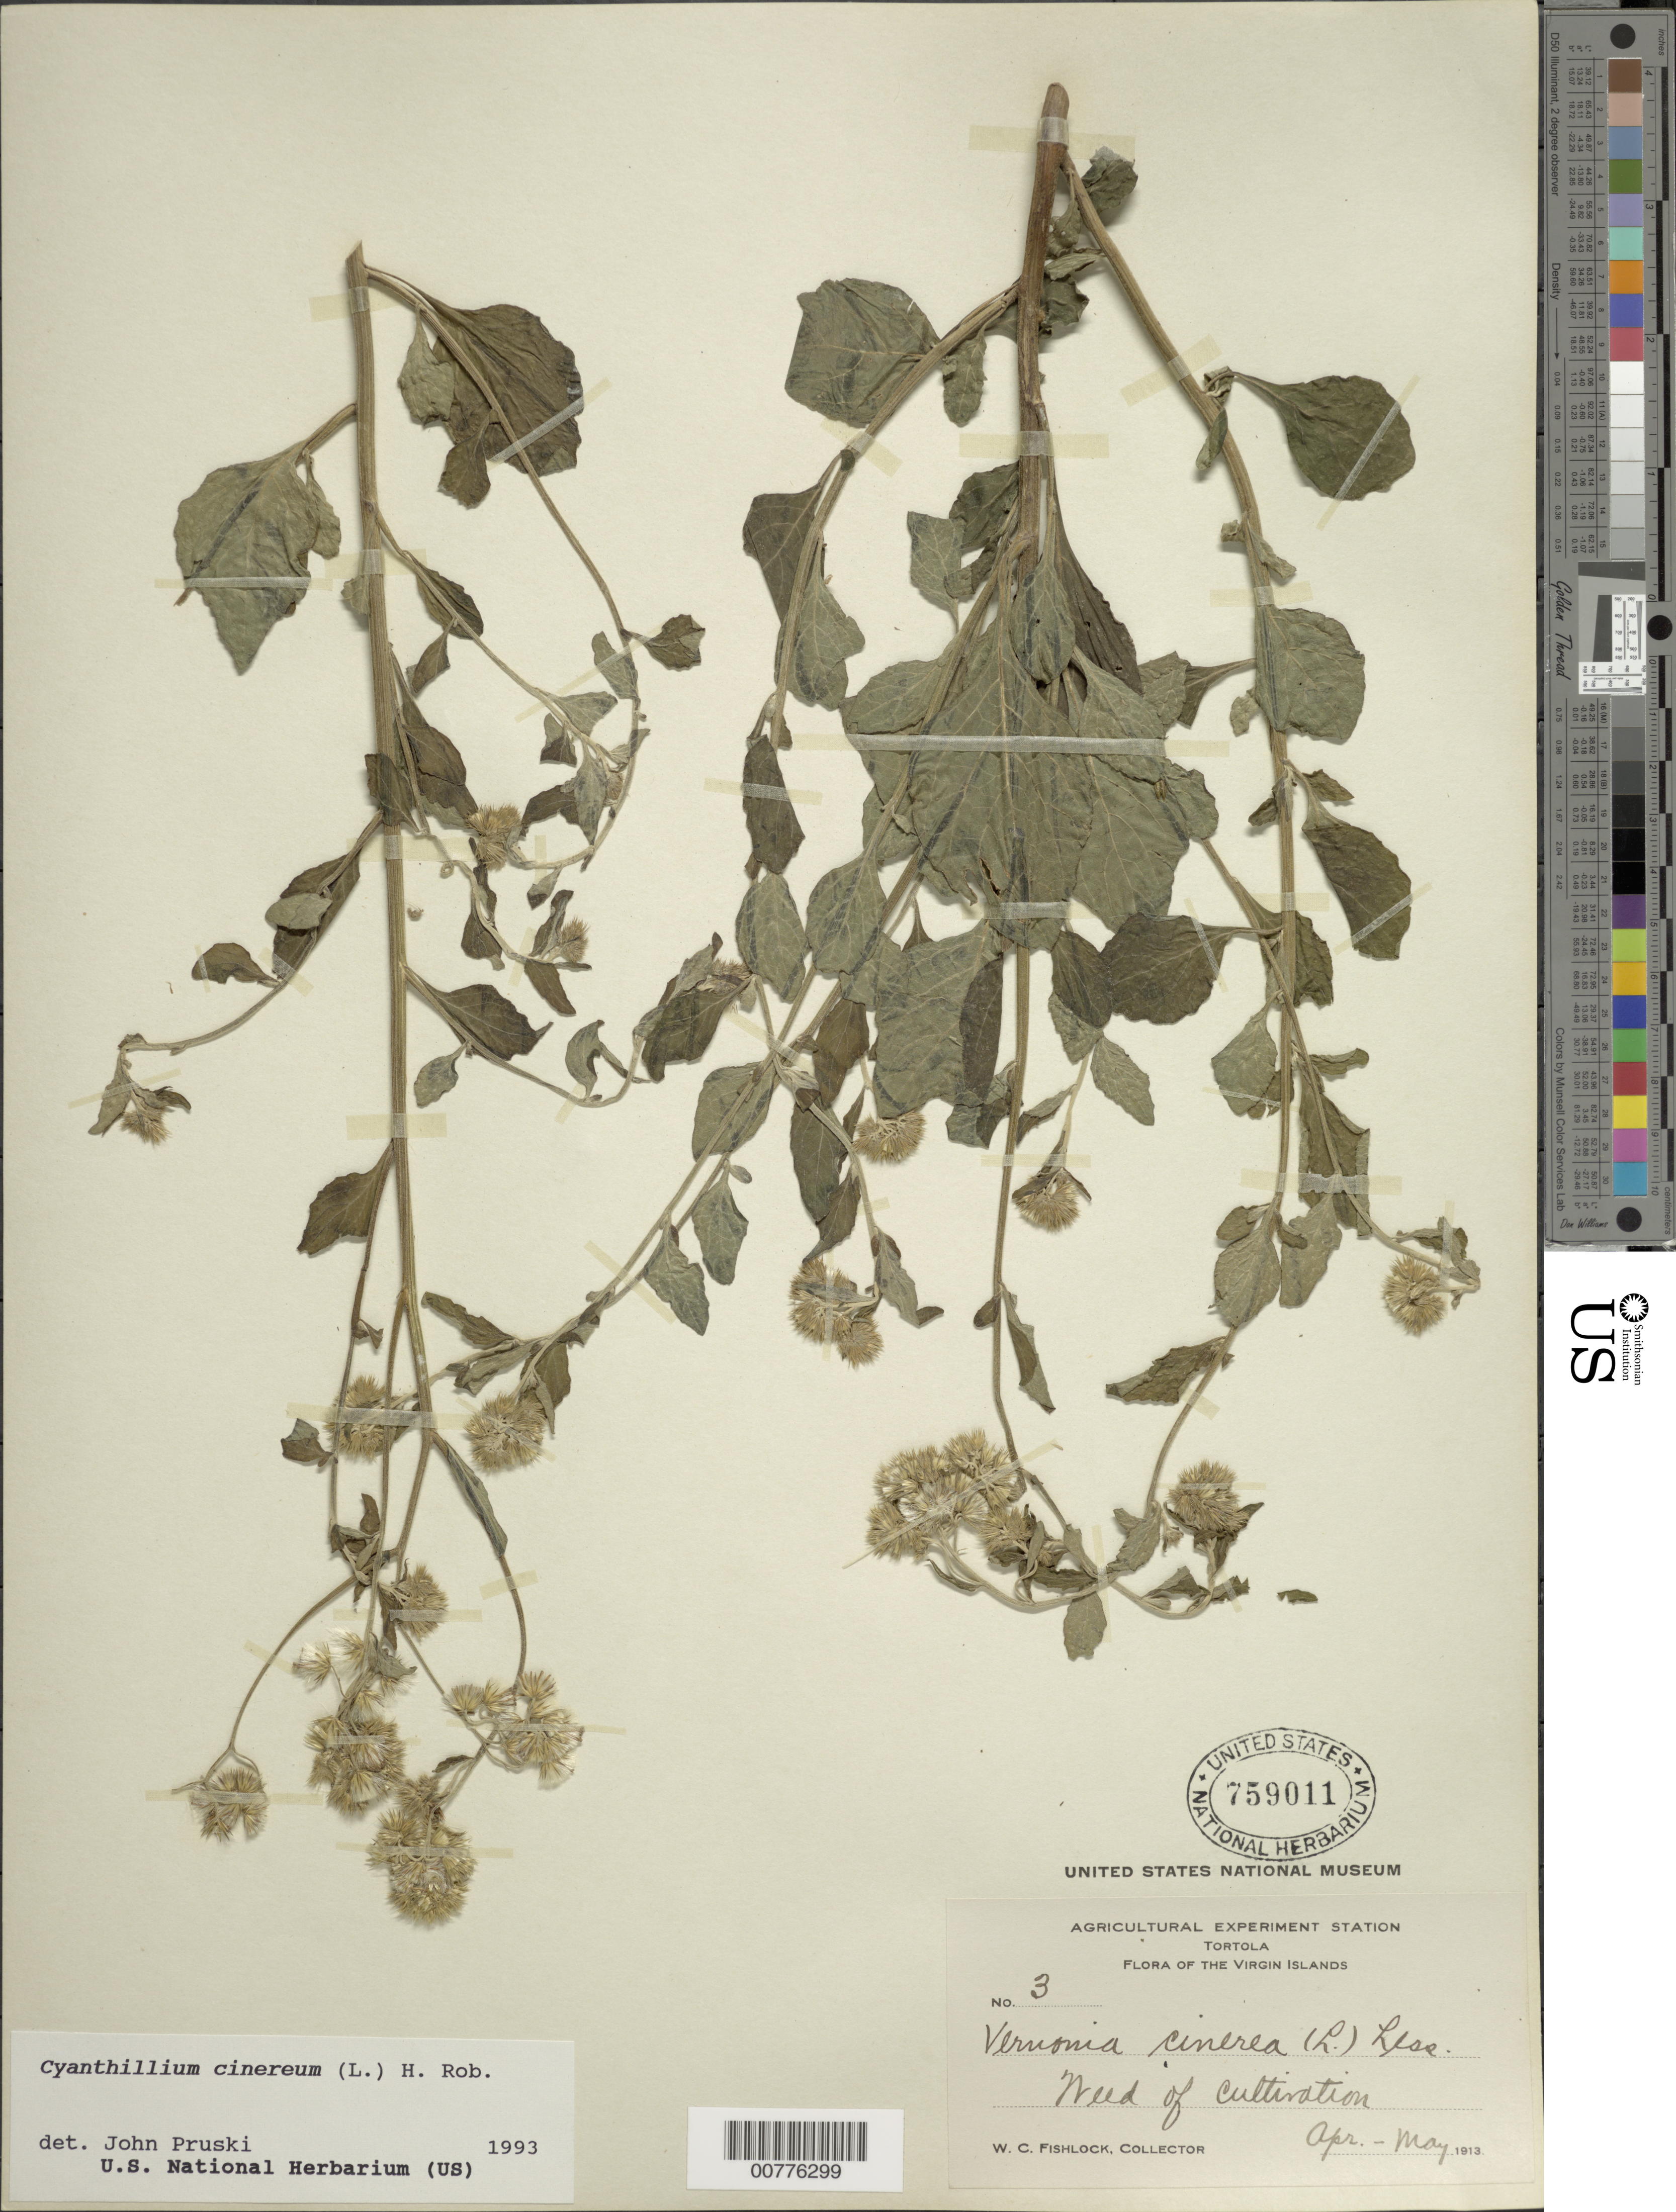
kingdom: Plantae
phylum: Tracheophyta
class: Magnoliopsida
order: Asterales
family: Asteraceae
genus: Cyanthillium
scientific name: Cyanthillium cinereum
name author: (L.) H. Rob.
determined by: Pruski, J. F.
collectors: W. Fishlock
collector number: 3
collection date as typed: Apr 1913 to -- May 1913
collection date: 1913-04/1913-05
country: British Virgin Islands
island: Tortola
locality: Experiment Station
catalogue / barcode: US 759011